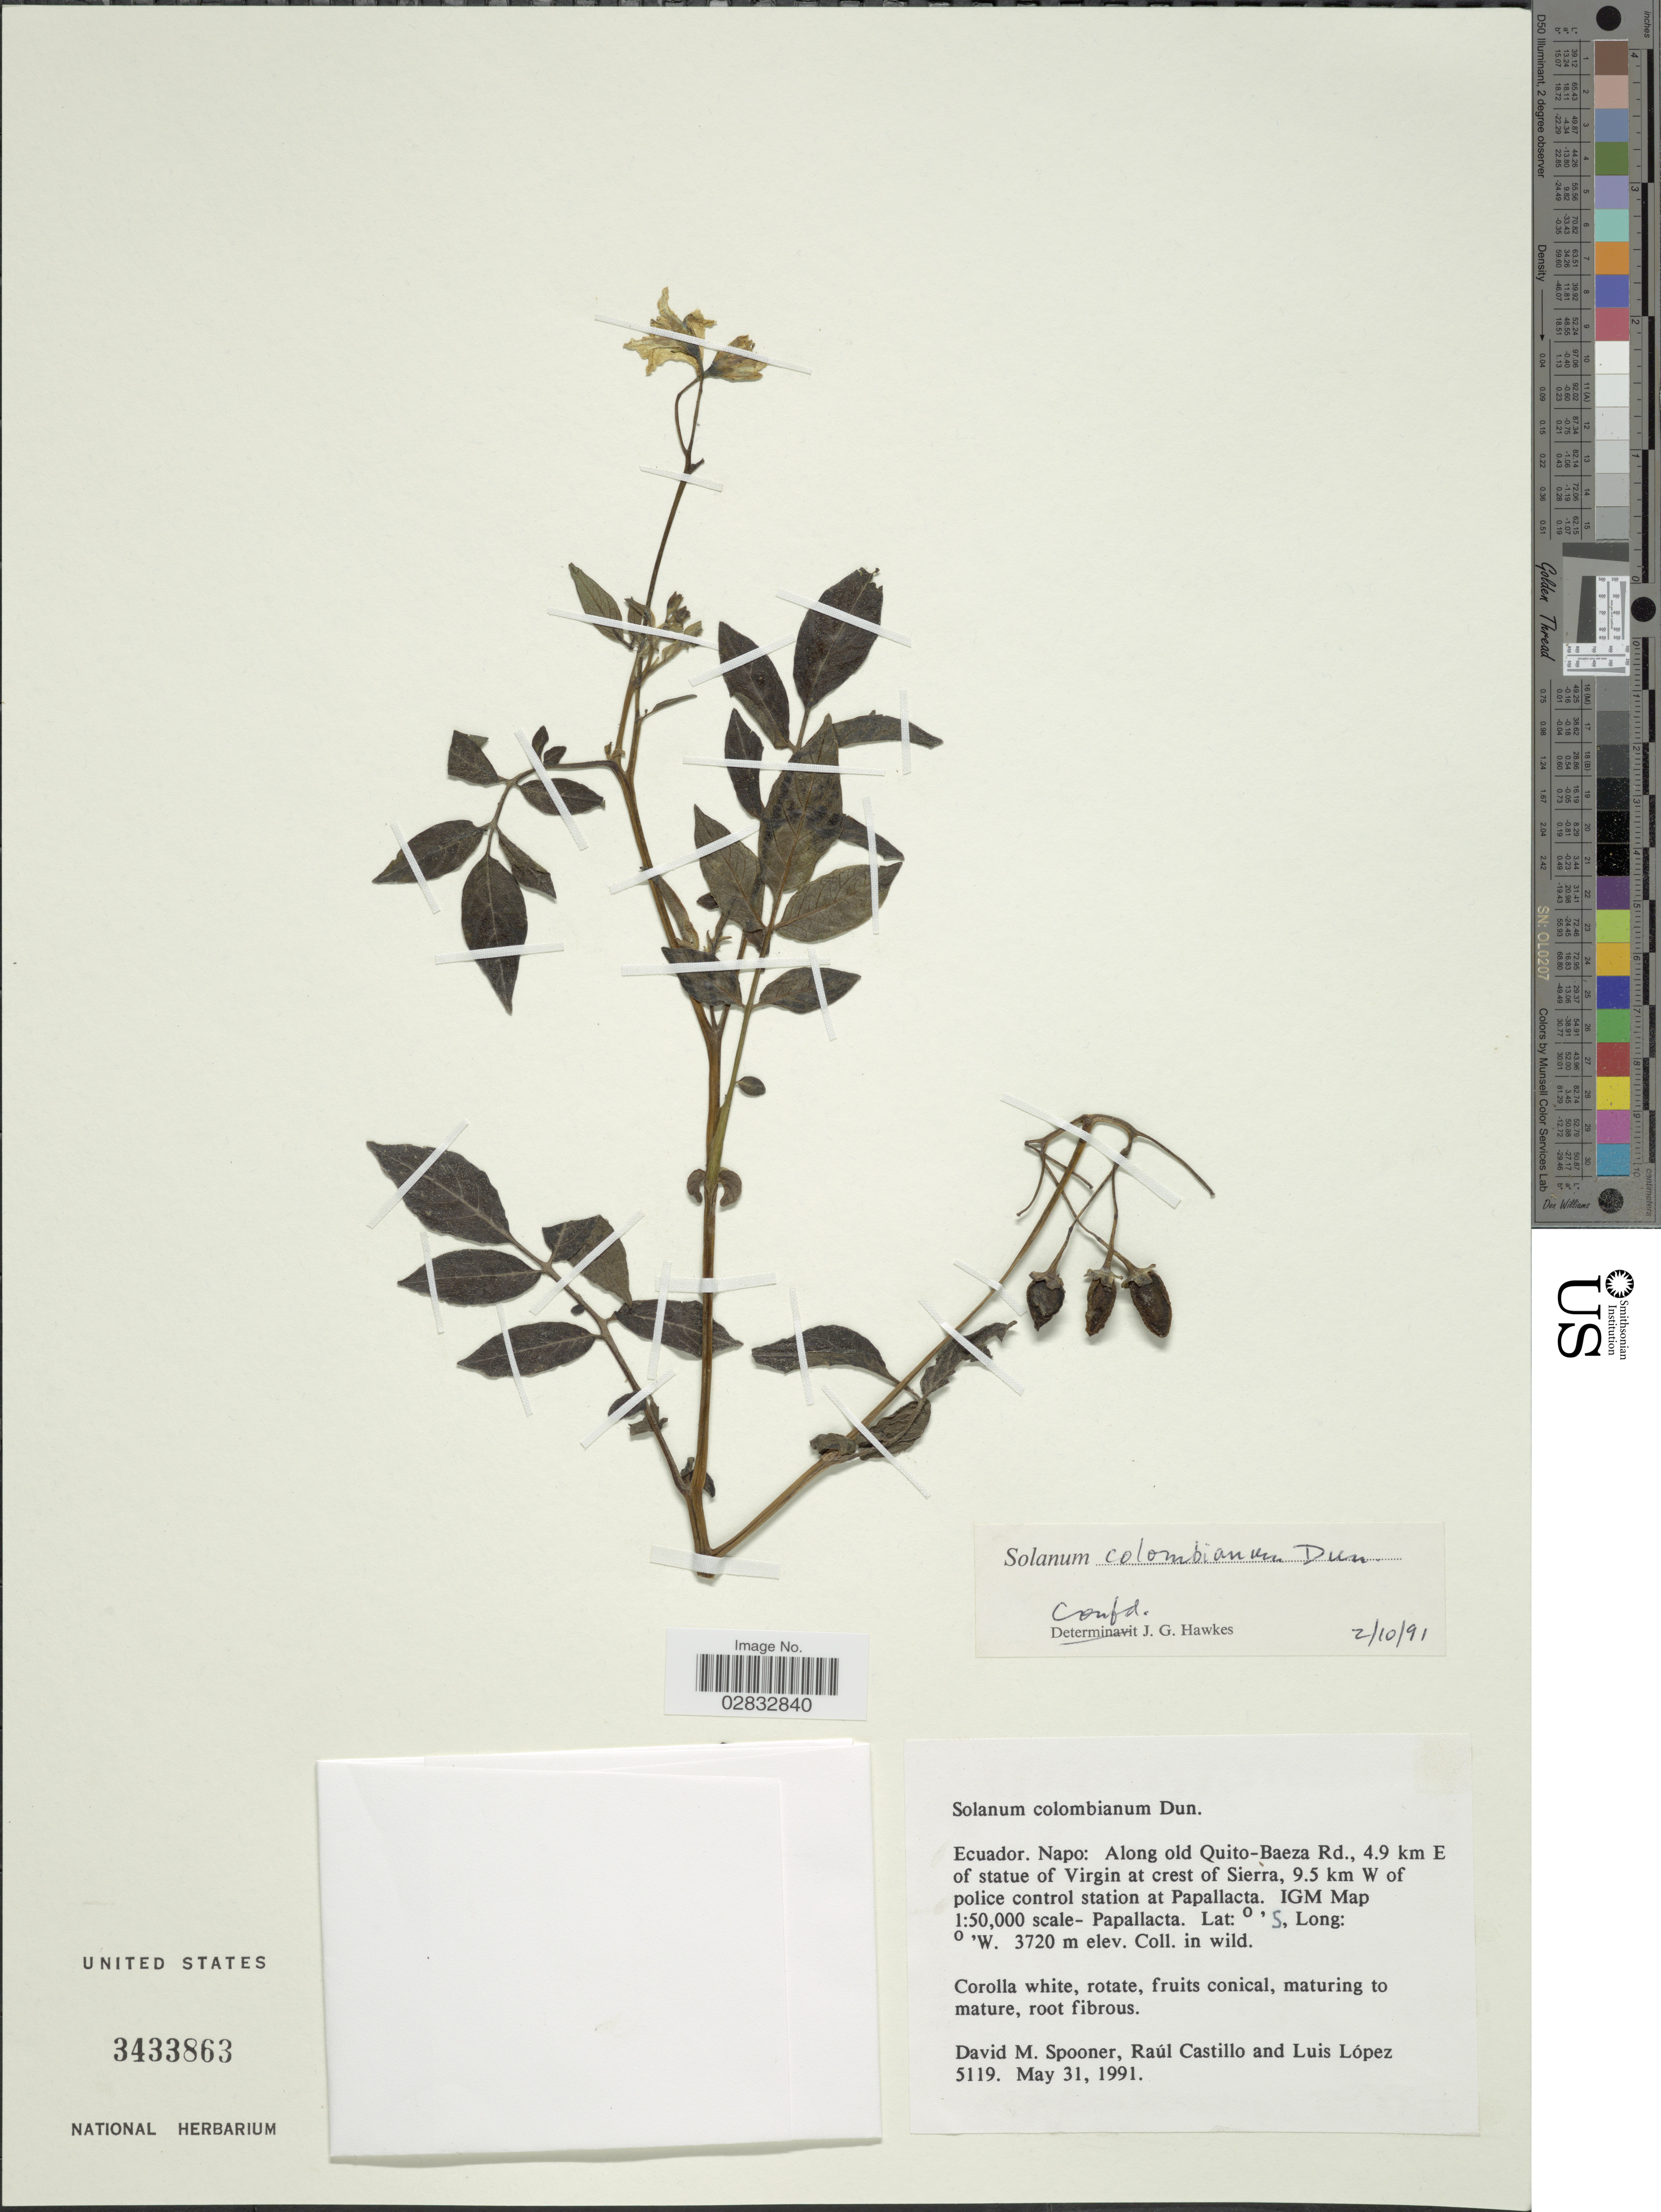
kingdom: Plantae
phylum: Tracheophyta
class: Magnoliopsida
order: Solanales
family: Solanaceae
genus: Solanum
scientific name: Solanum colombianum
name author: Dunal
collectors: D. Spooner, R. Castillo & L. López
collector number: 5119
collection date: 1991-05-31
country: Ecuador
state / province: Napo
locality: Along old Quito-Baeza Rd., 4.9 km E of statue of Virgin at crest of Sierra, 9.5 km W of police control station at Papallacta. IGM Map 1:50,000 scale- Papallacta.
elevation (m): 3720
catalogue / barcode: US 3433863